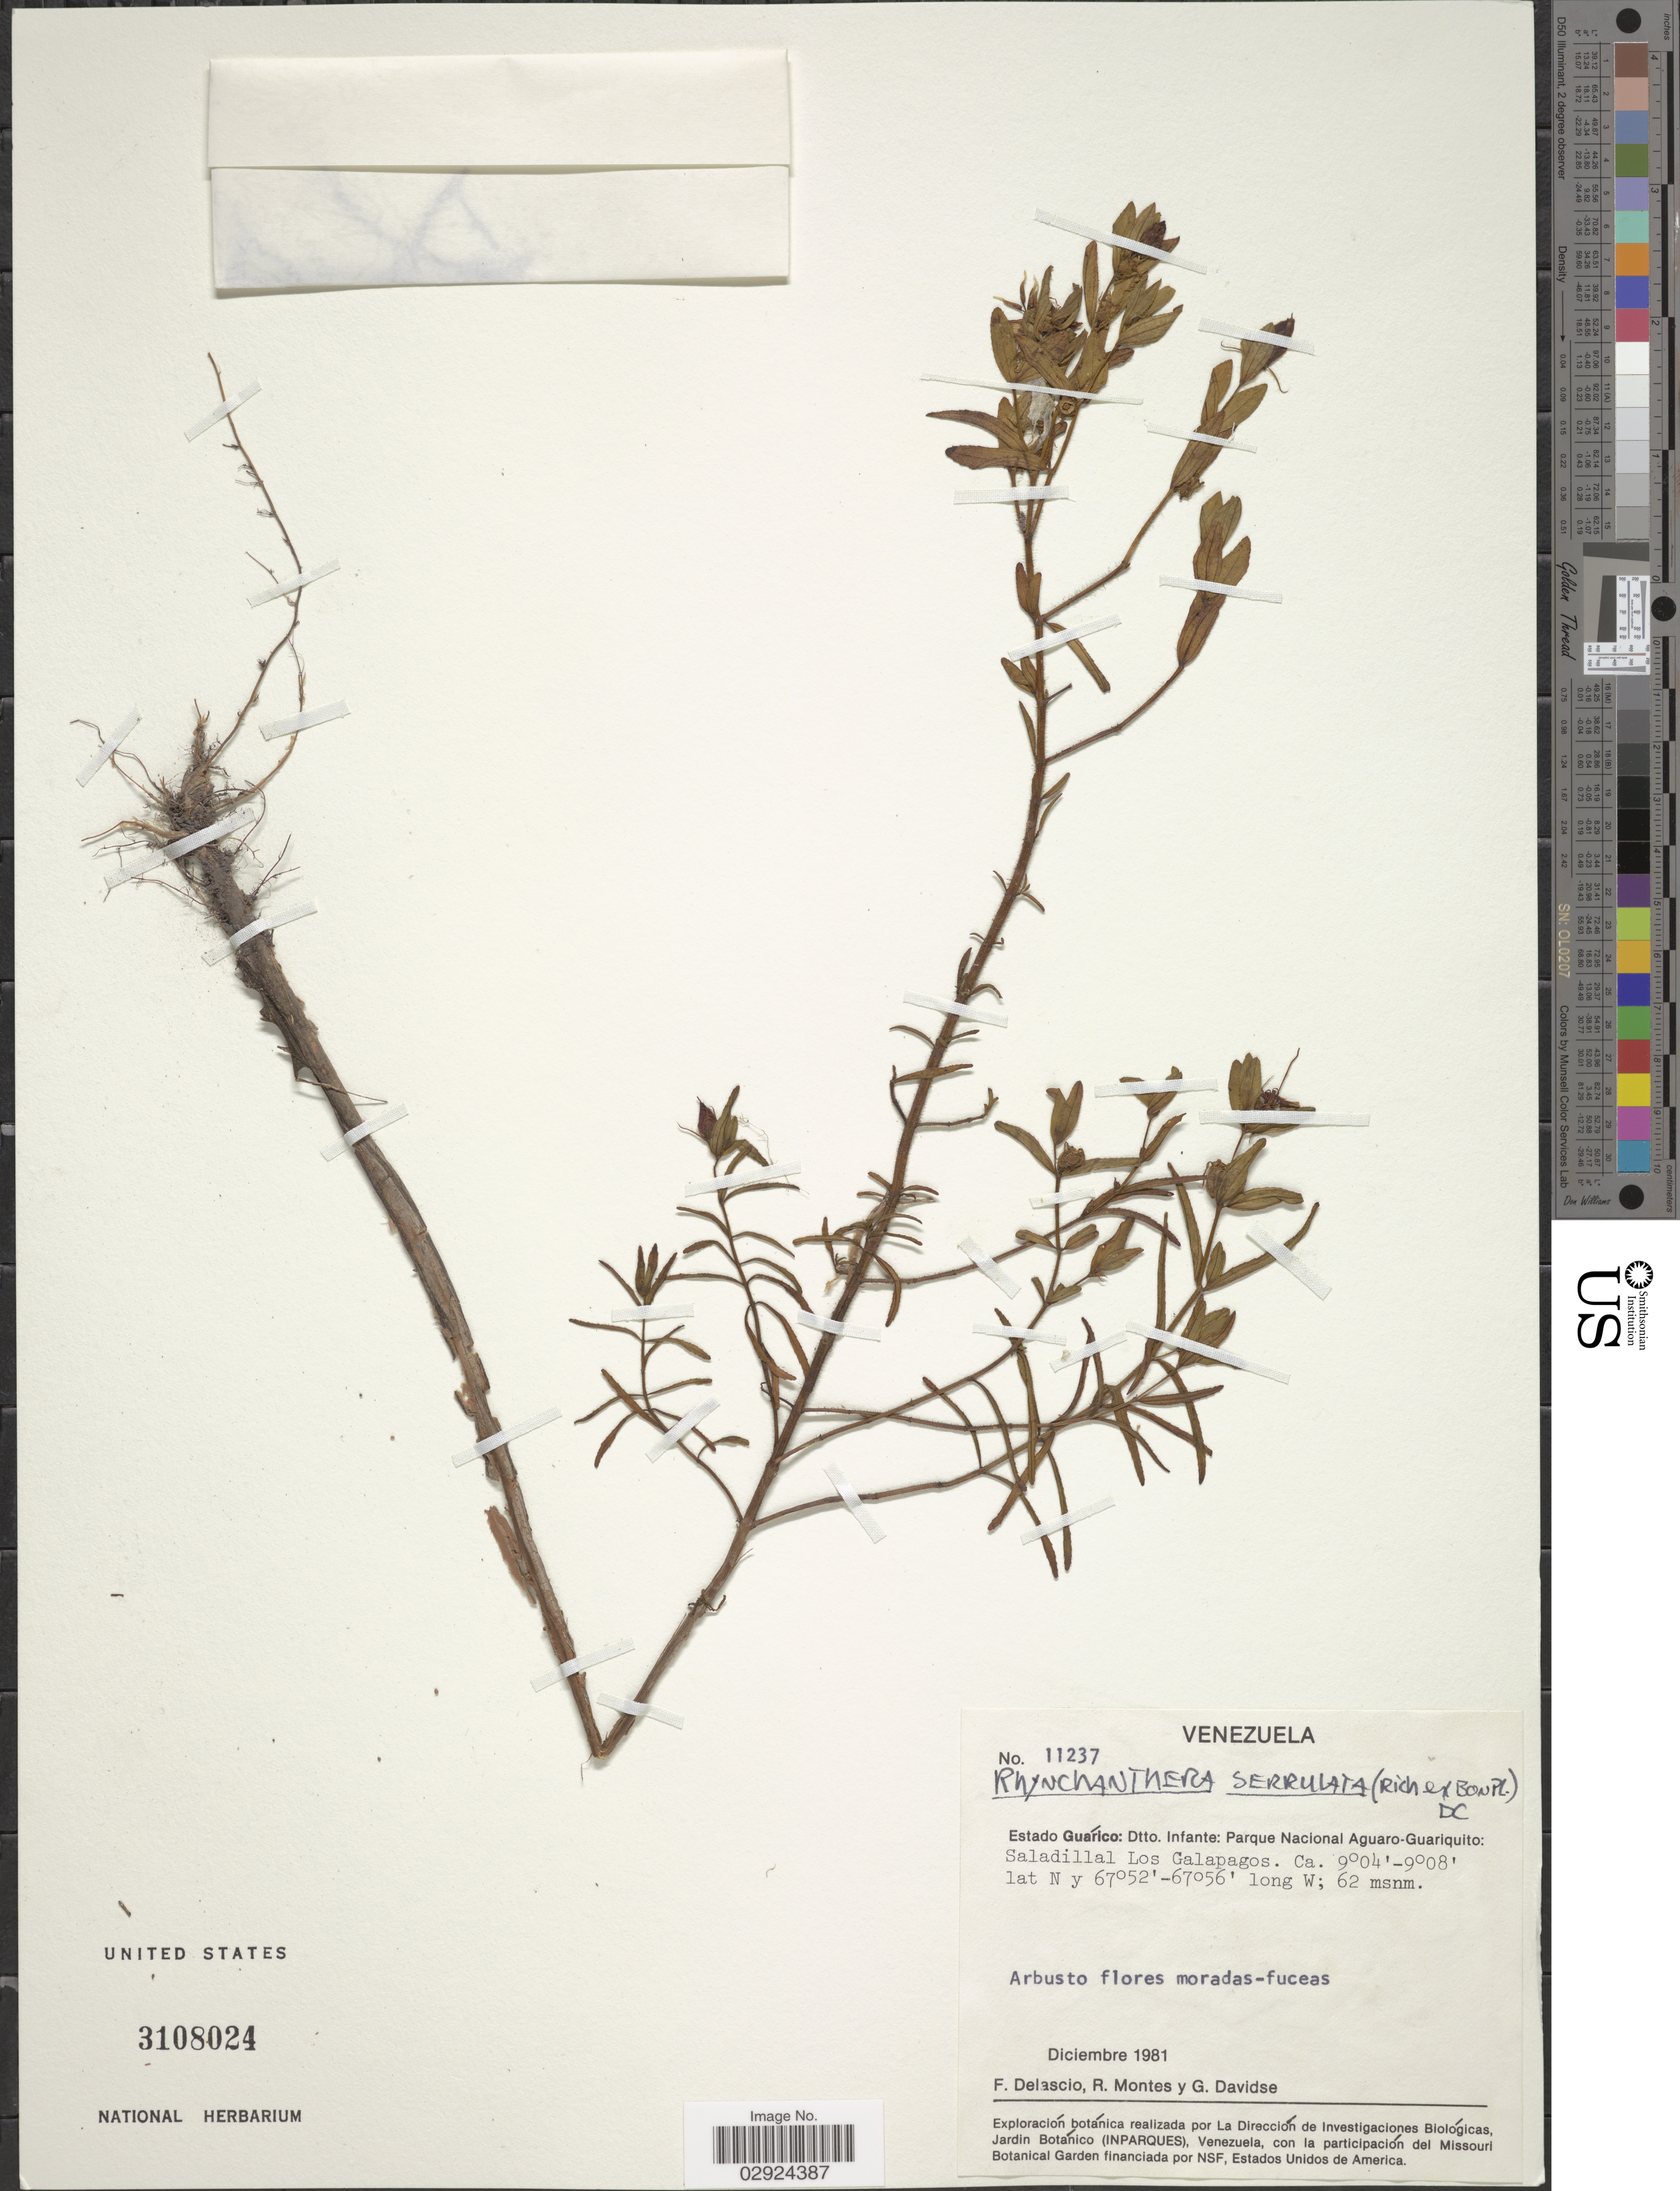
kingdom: Plantae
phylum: Tracheophyta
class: Magnoliopsida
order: Myrtales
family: Melastomataceae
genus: Rhynchanthera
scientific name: Rhynchanthera serrulata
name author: (Rich.) DC.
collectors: F. Delascio C., R. Montes & G. Davidse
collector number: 11237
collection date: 1981-12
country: Venezuela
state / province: Guárico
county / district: Leonardo Infante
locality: Dtto. Infante: Parque Nacional Aguaro-Guariquito, Saladillal Los Galapagos.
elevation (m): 62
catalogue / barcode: US 3108024